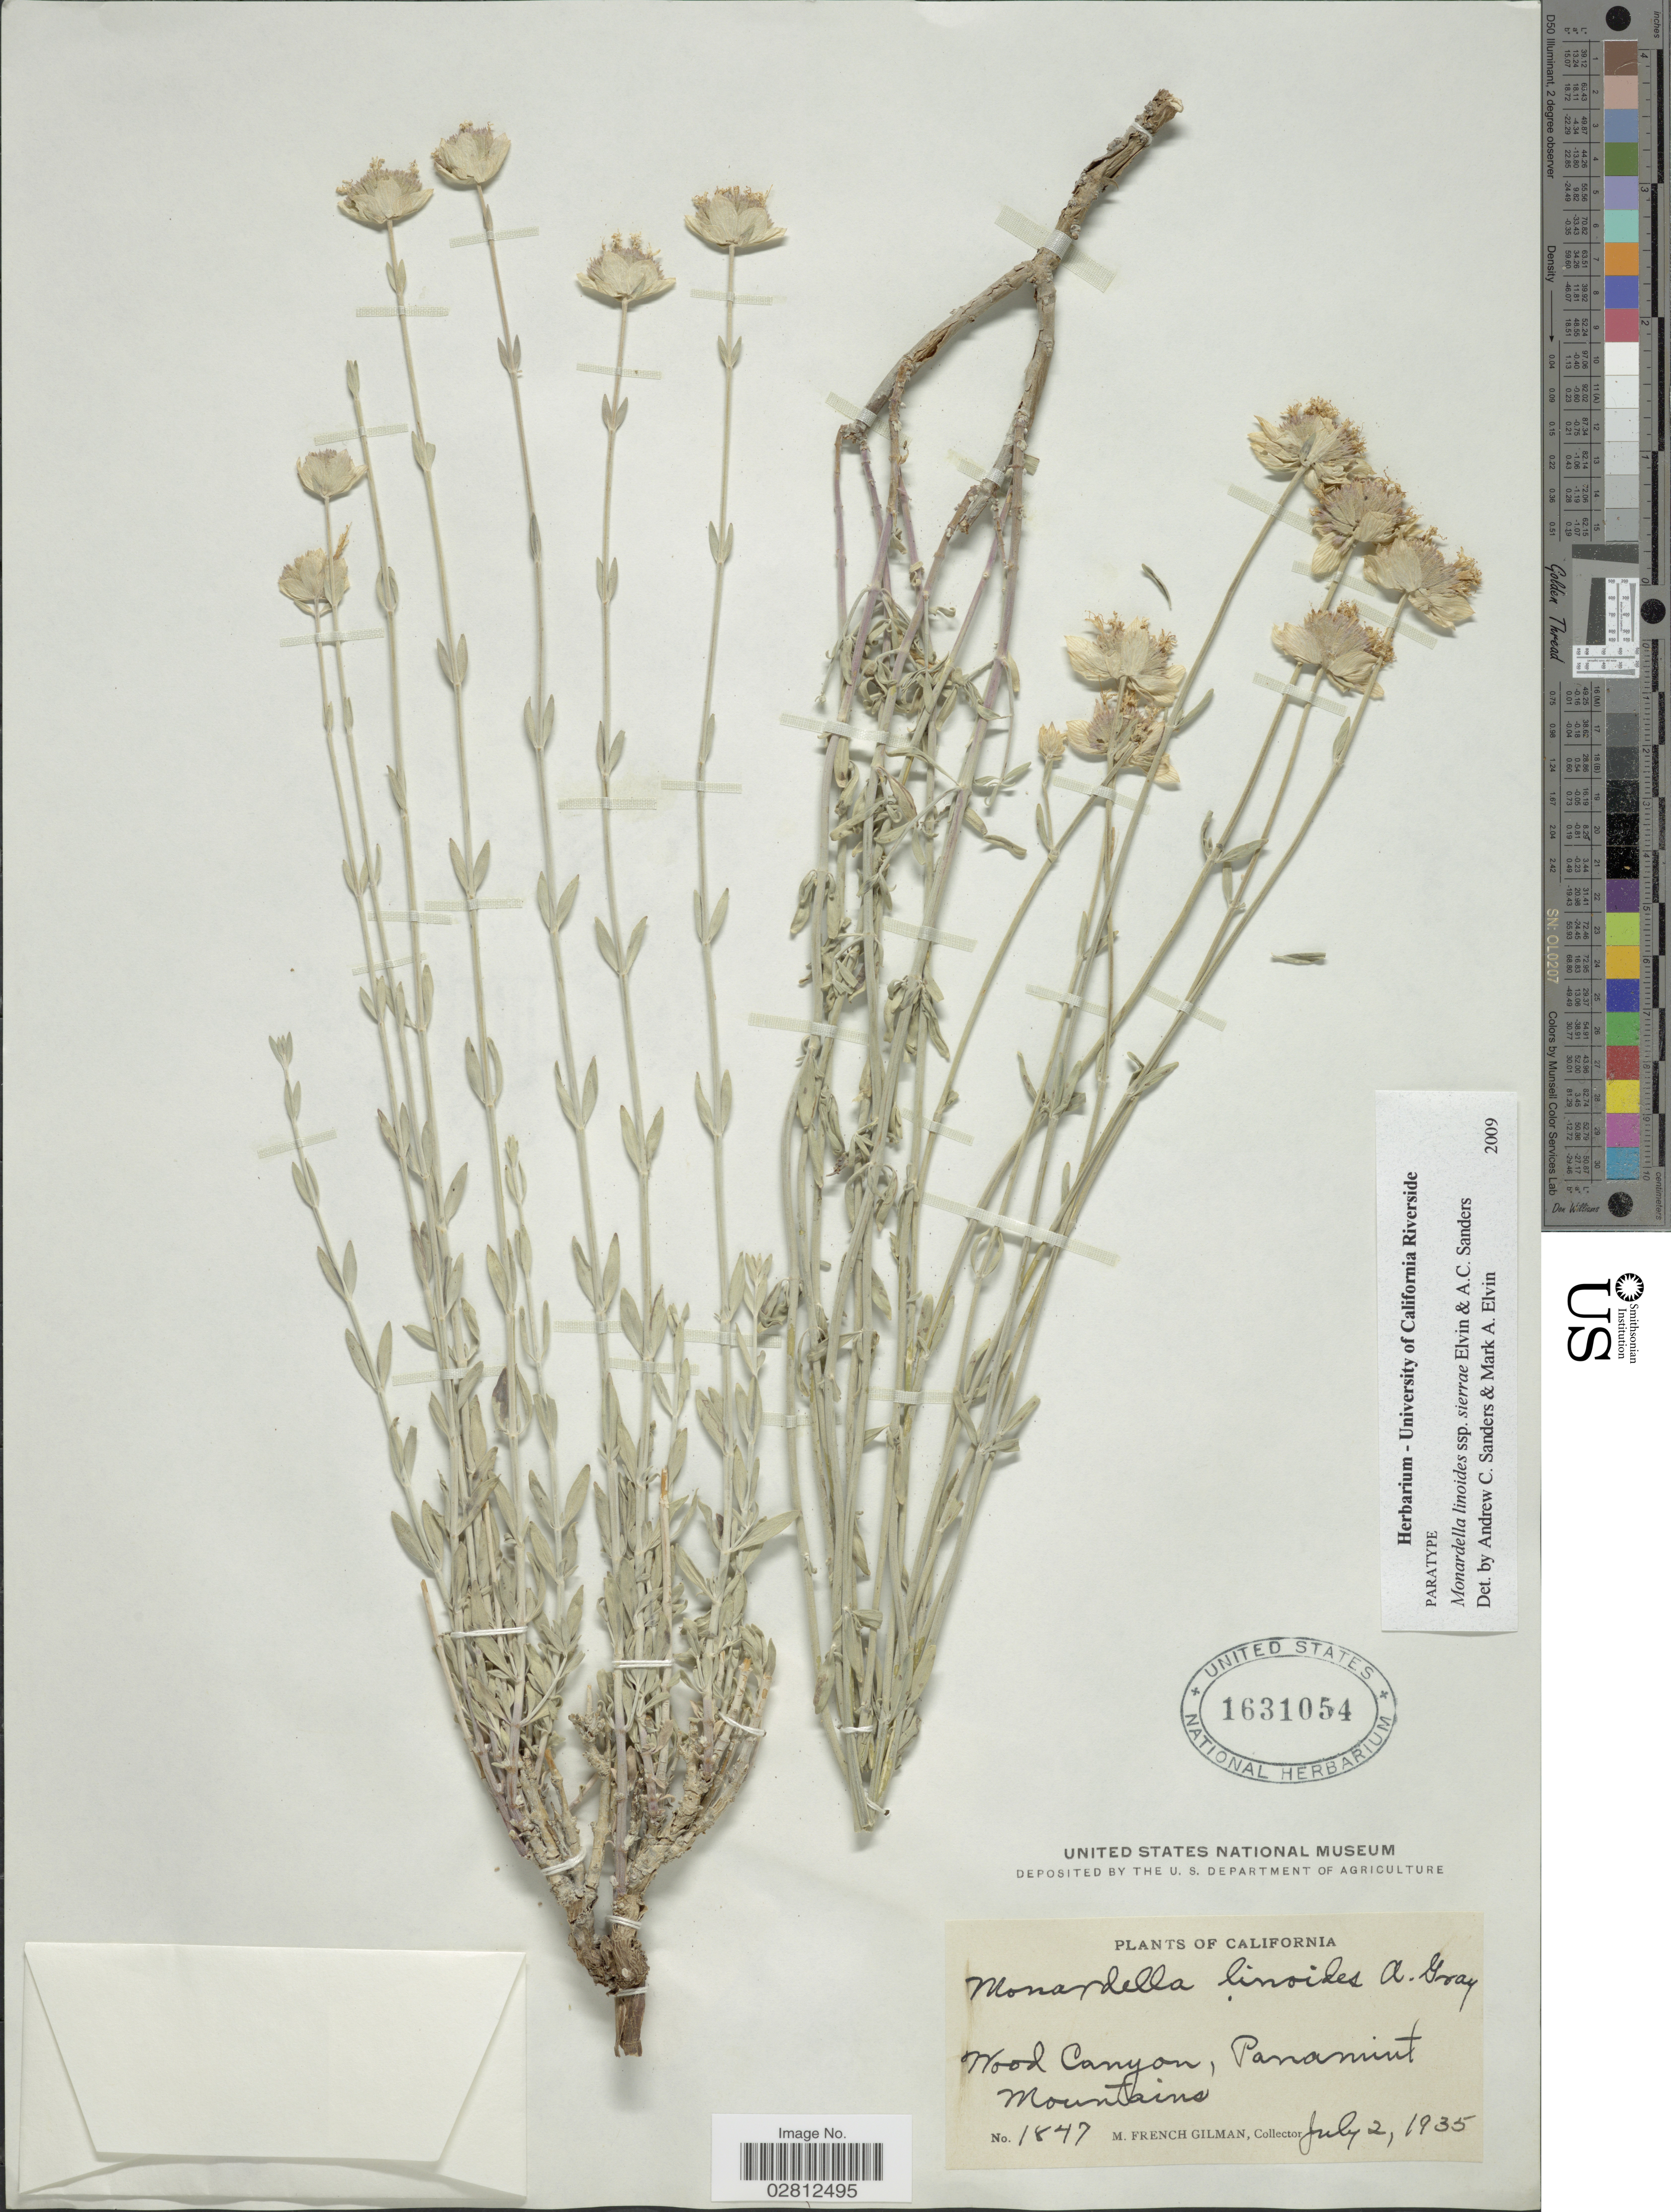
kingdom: Plantae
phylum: Tracheophyta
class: Magnoliopsida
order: Lamiales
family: Lamiaceae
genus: Monardella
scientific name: Monardella linoides subsp. sierrae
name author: Elvin & A.C. Sanders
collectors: M. F. Gilman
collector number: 1847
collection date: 1935-07-02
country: United States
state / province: California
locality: Wood Canyon, Panamint Mountains.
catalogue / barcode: US 1631054